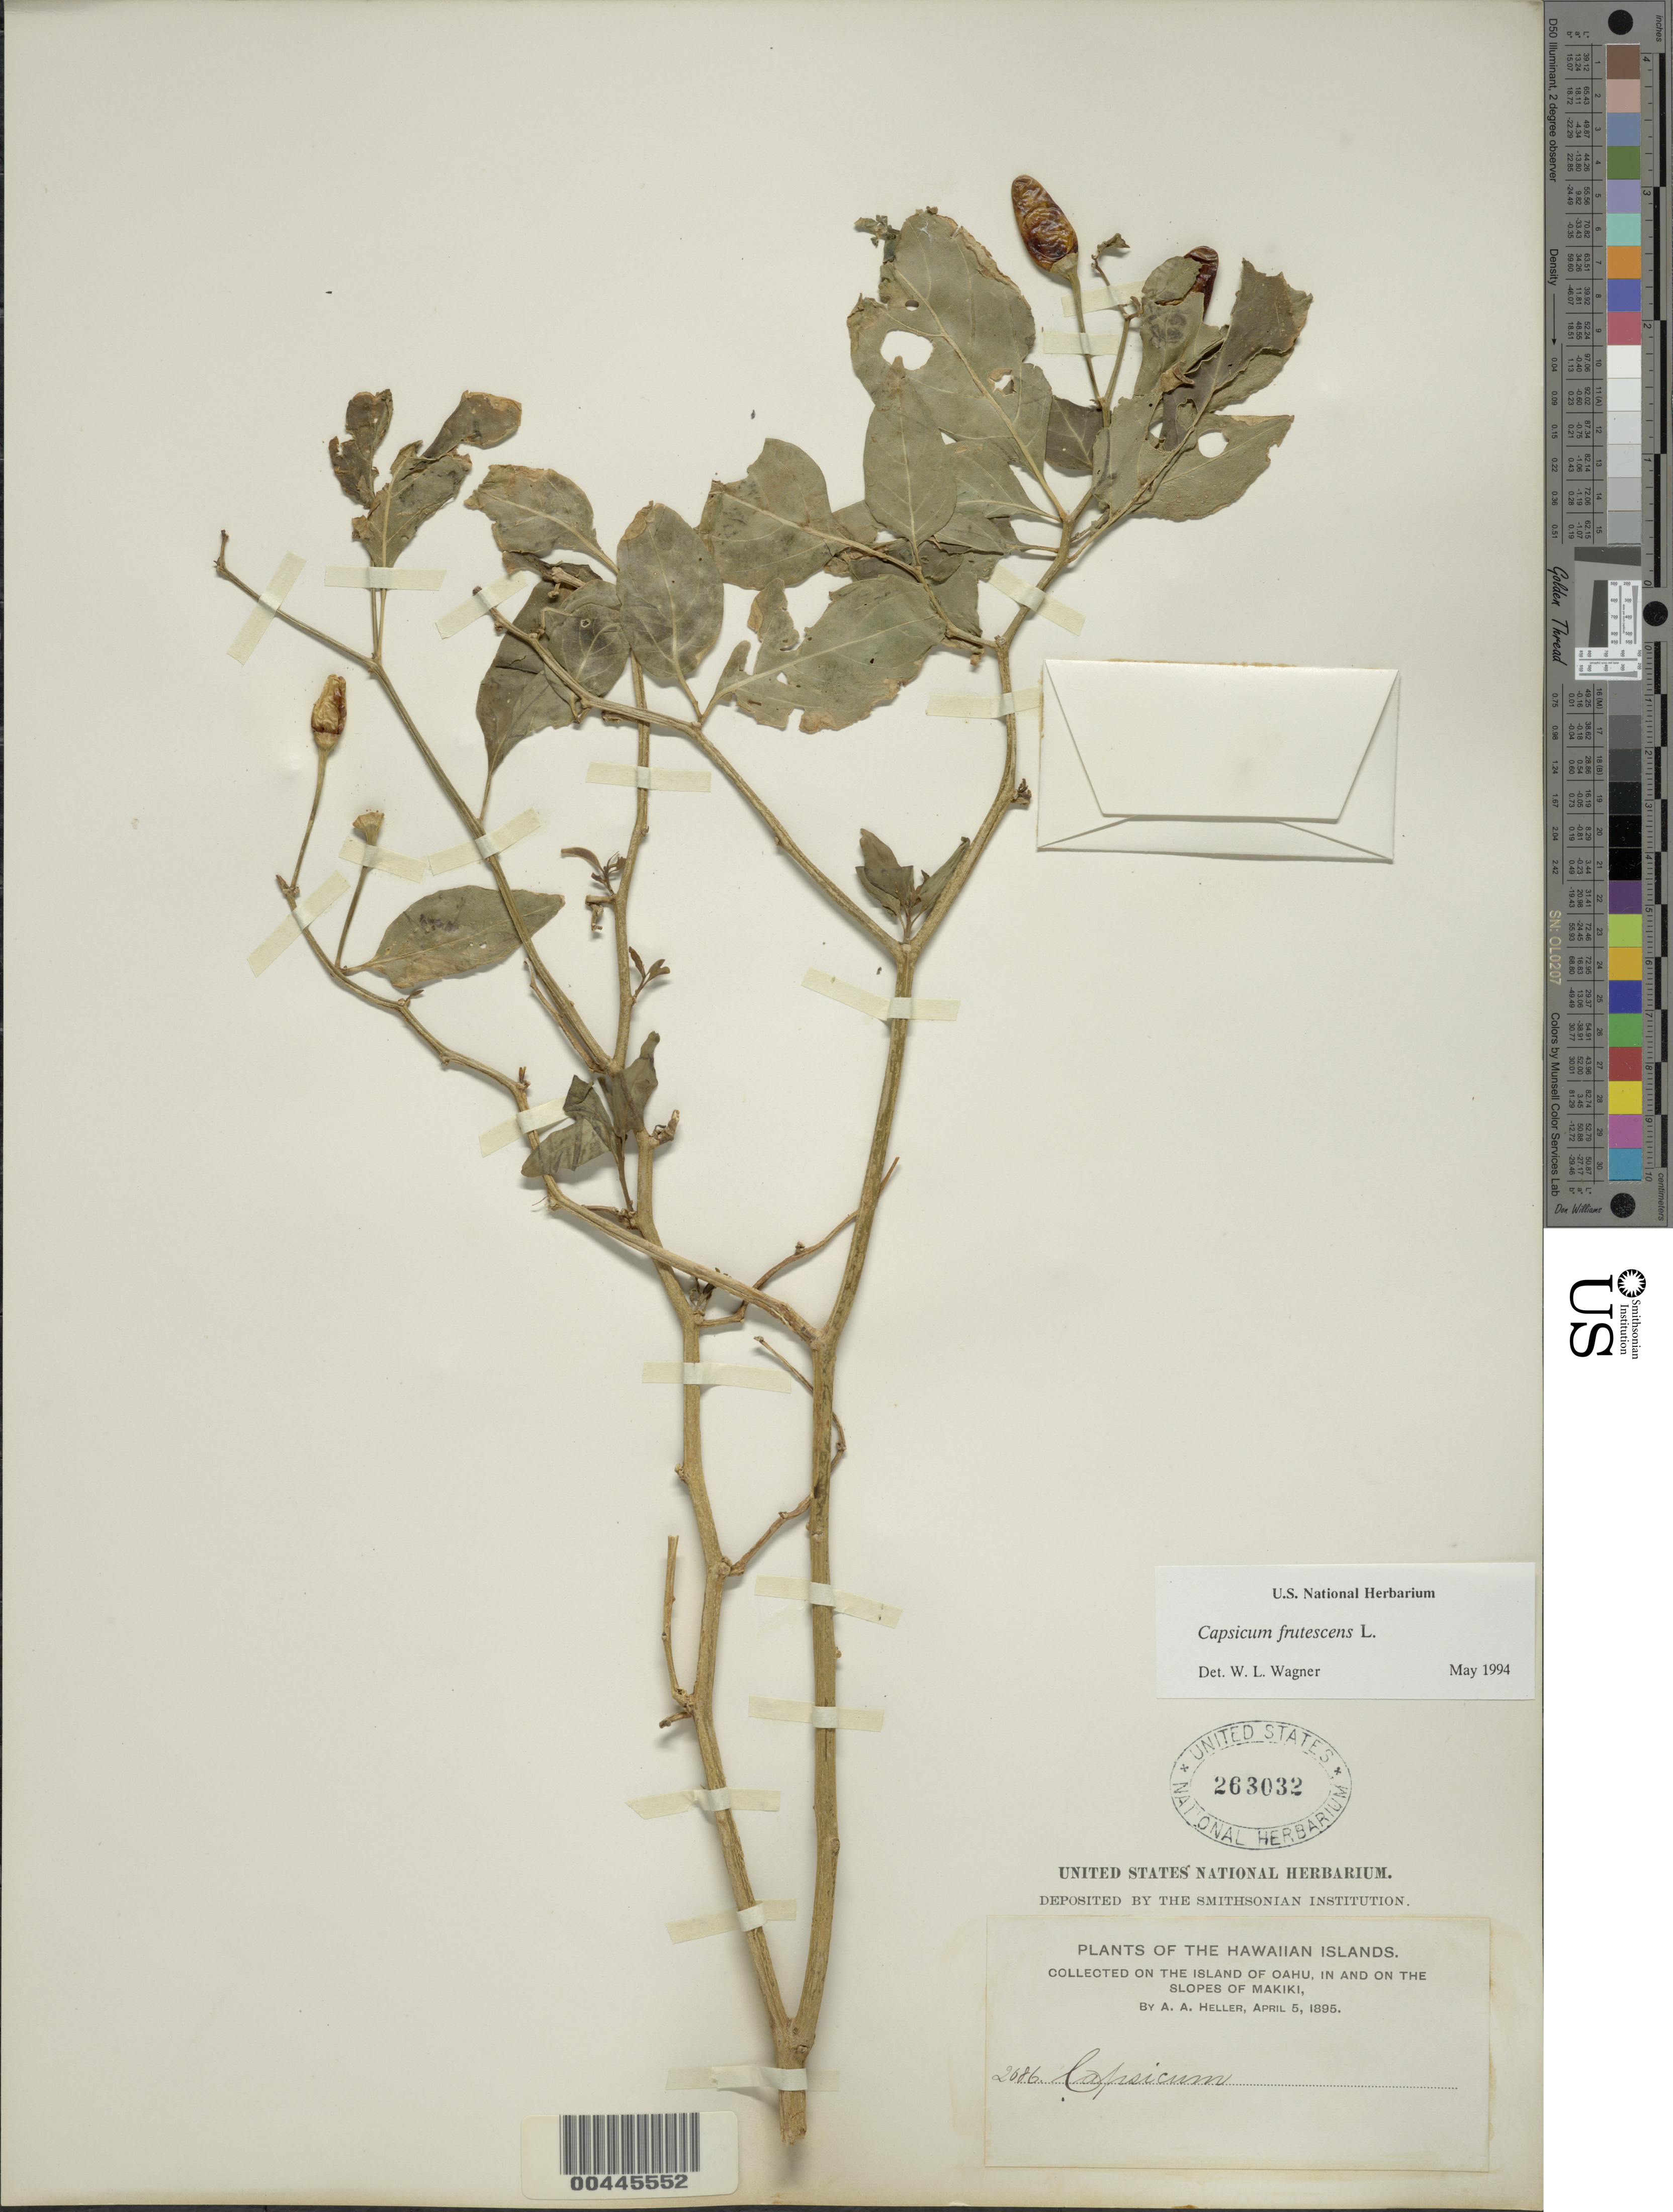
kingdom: Plantae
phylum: Tracheophyta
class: Magnoliopsida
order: Solanales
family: Solanaceae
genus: Capsicum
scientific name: Capsicum frutescens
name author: L.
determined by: Wagner, W. L., (BOT), Smithsonian Institution - National Museum of Natural History (UNITED STATES)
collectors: A. A. Heller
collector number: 2086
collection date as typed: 5 Apr 1895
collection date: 1895-04-05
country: United States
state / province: Hawaii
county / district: Honolulu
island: Oahu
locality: In and on the slopes of Makiki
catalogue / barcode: US 263032